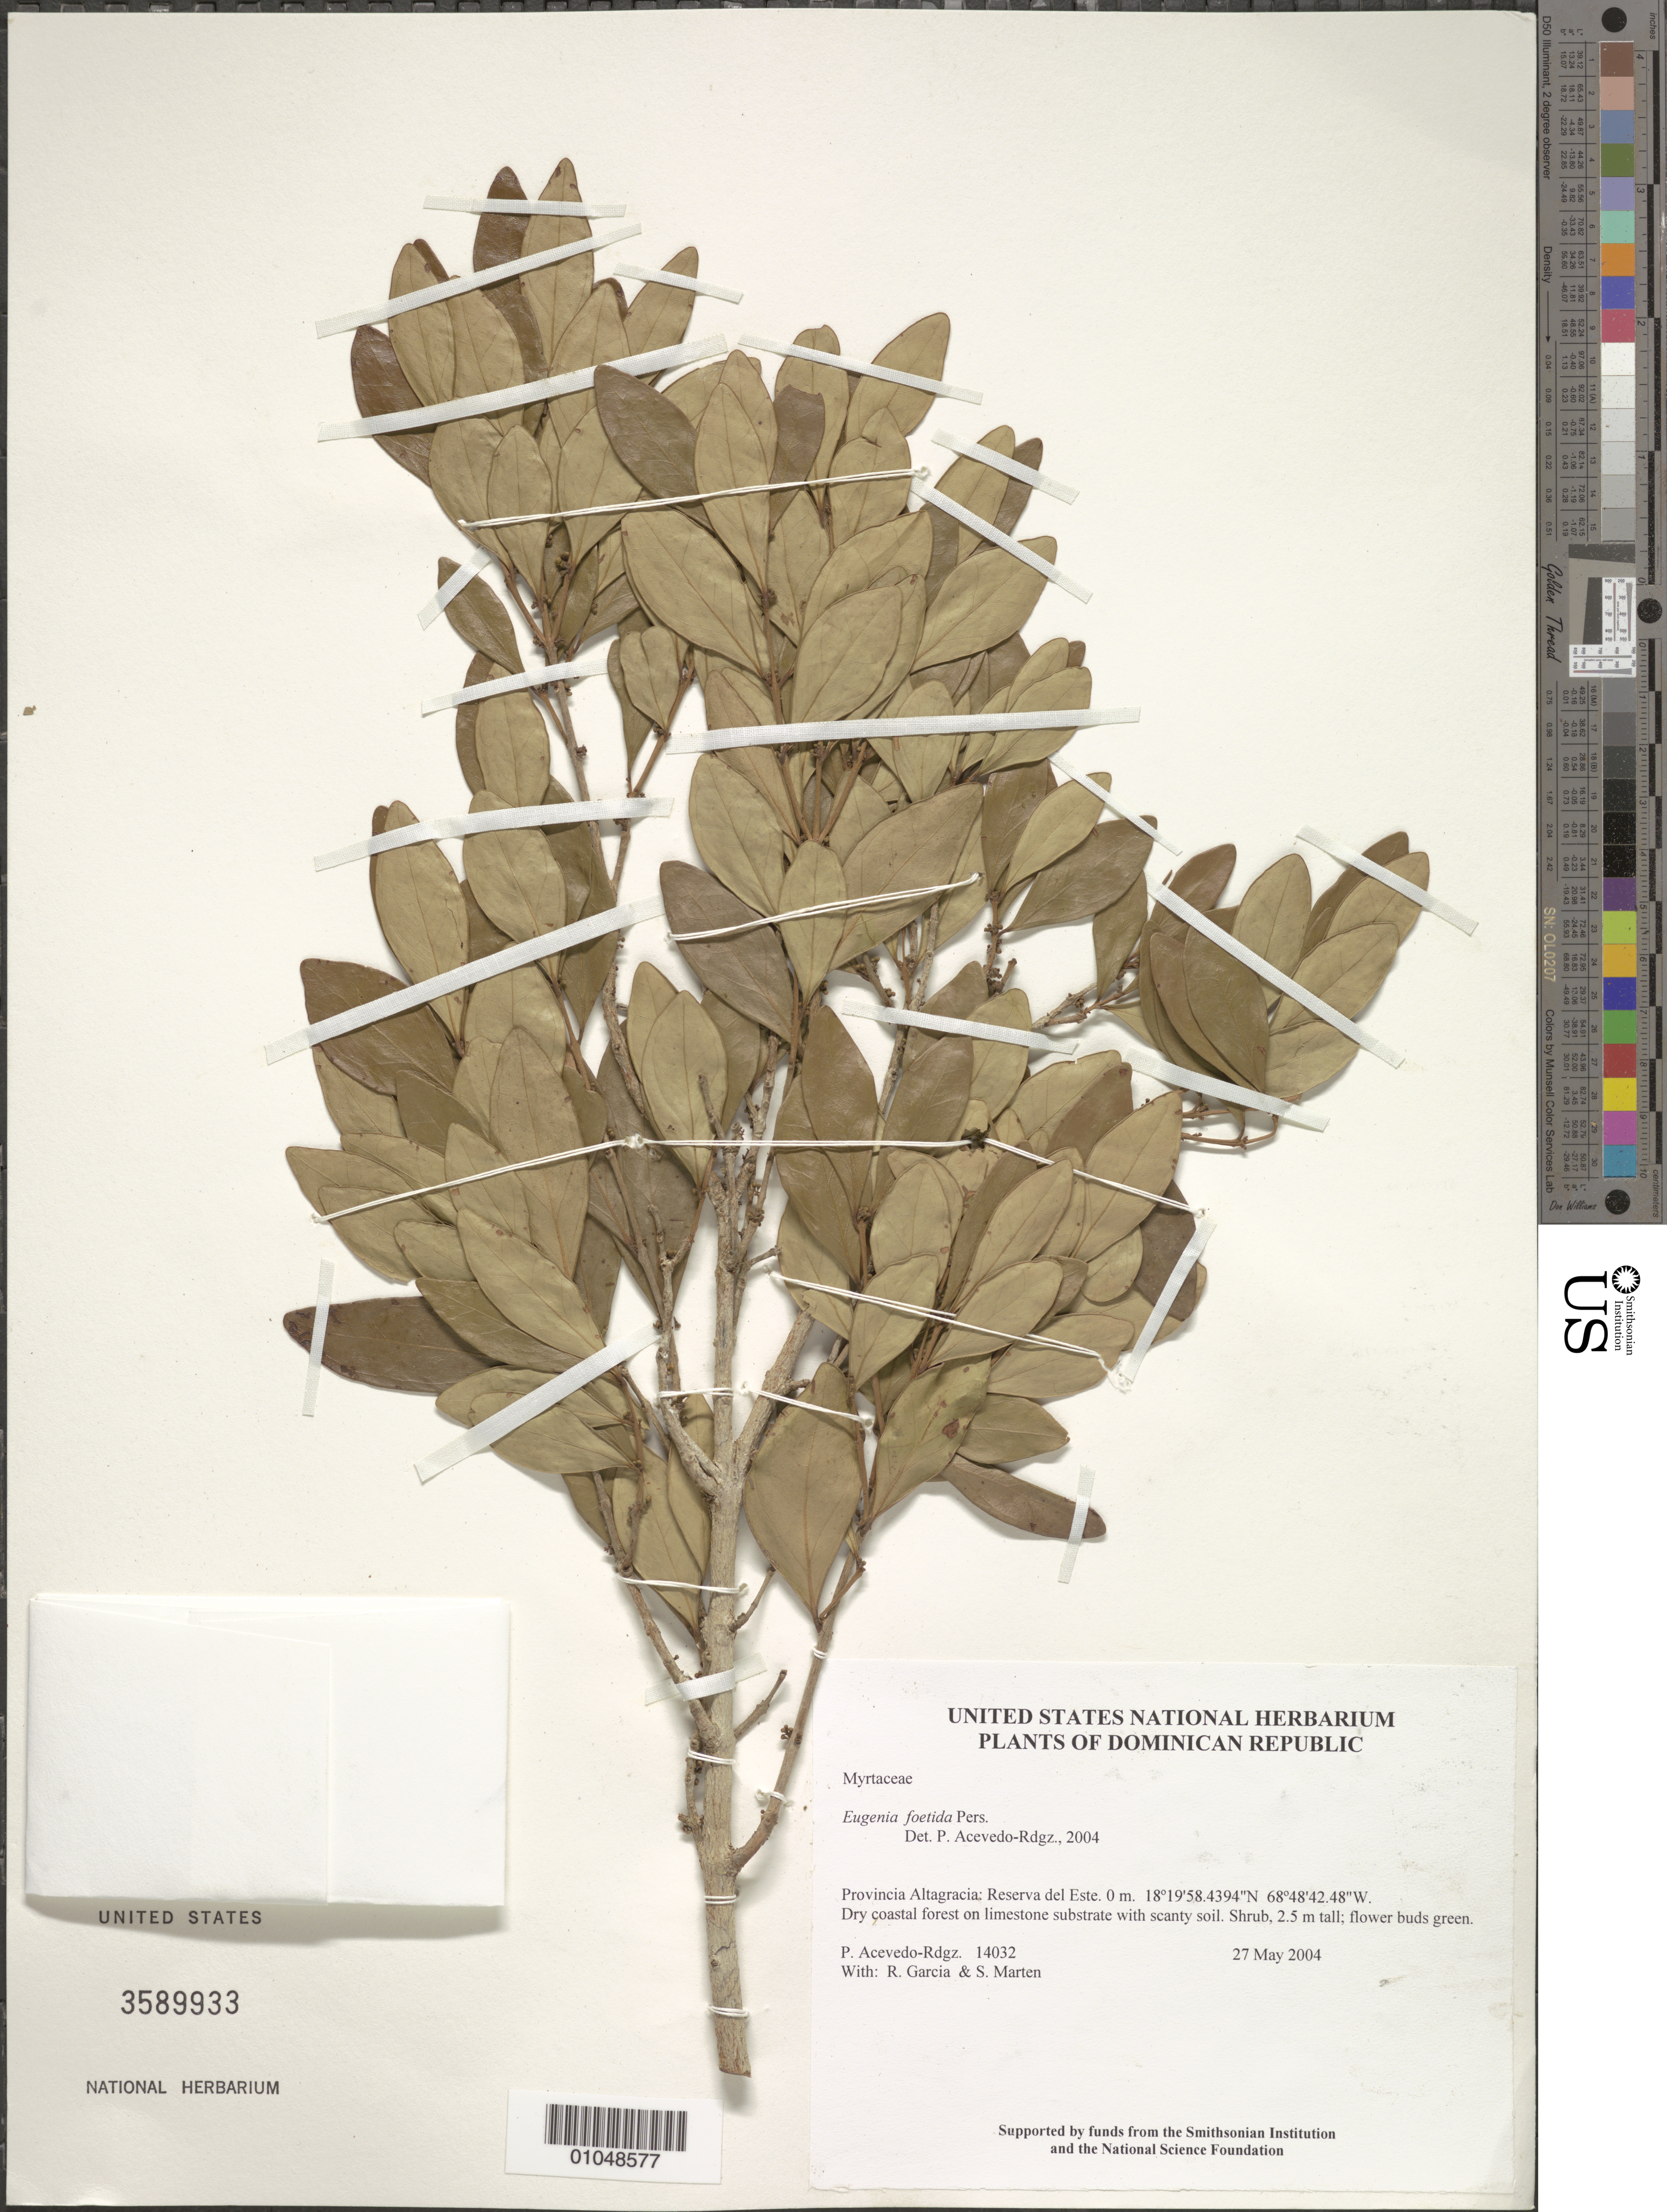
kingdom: Plantae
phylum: Tracheophyta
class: Magnoliopsida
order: Myrtales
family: Myrtaceae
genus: Eugenia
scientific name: Eugenia foetida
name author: Pers.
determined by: Acevedo-Rodríguez, P., (BOT), Smithsonian Institution - National Museum of Natural History (UNITED STATES)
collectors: P. Acevedo-Rodr., R. G. García & S. Marten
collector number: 14032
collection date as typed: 27 May 2004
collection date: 2004-05-27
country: Dominican Republic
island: Hispaniola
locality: Provincia Altagracia: Reserva del Este.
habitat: Dry coastal forest on limestone substrate with scanty soil.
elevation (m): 0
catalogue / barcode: US 3589933